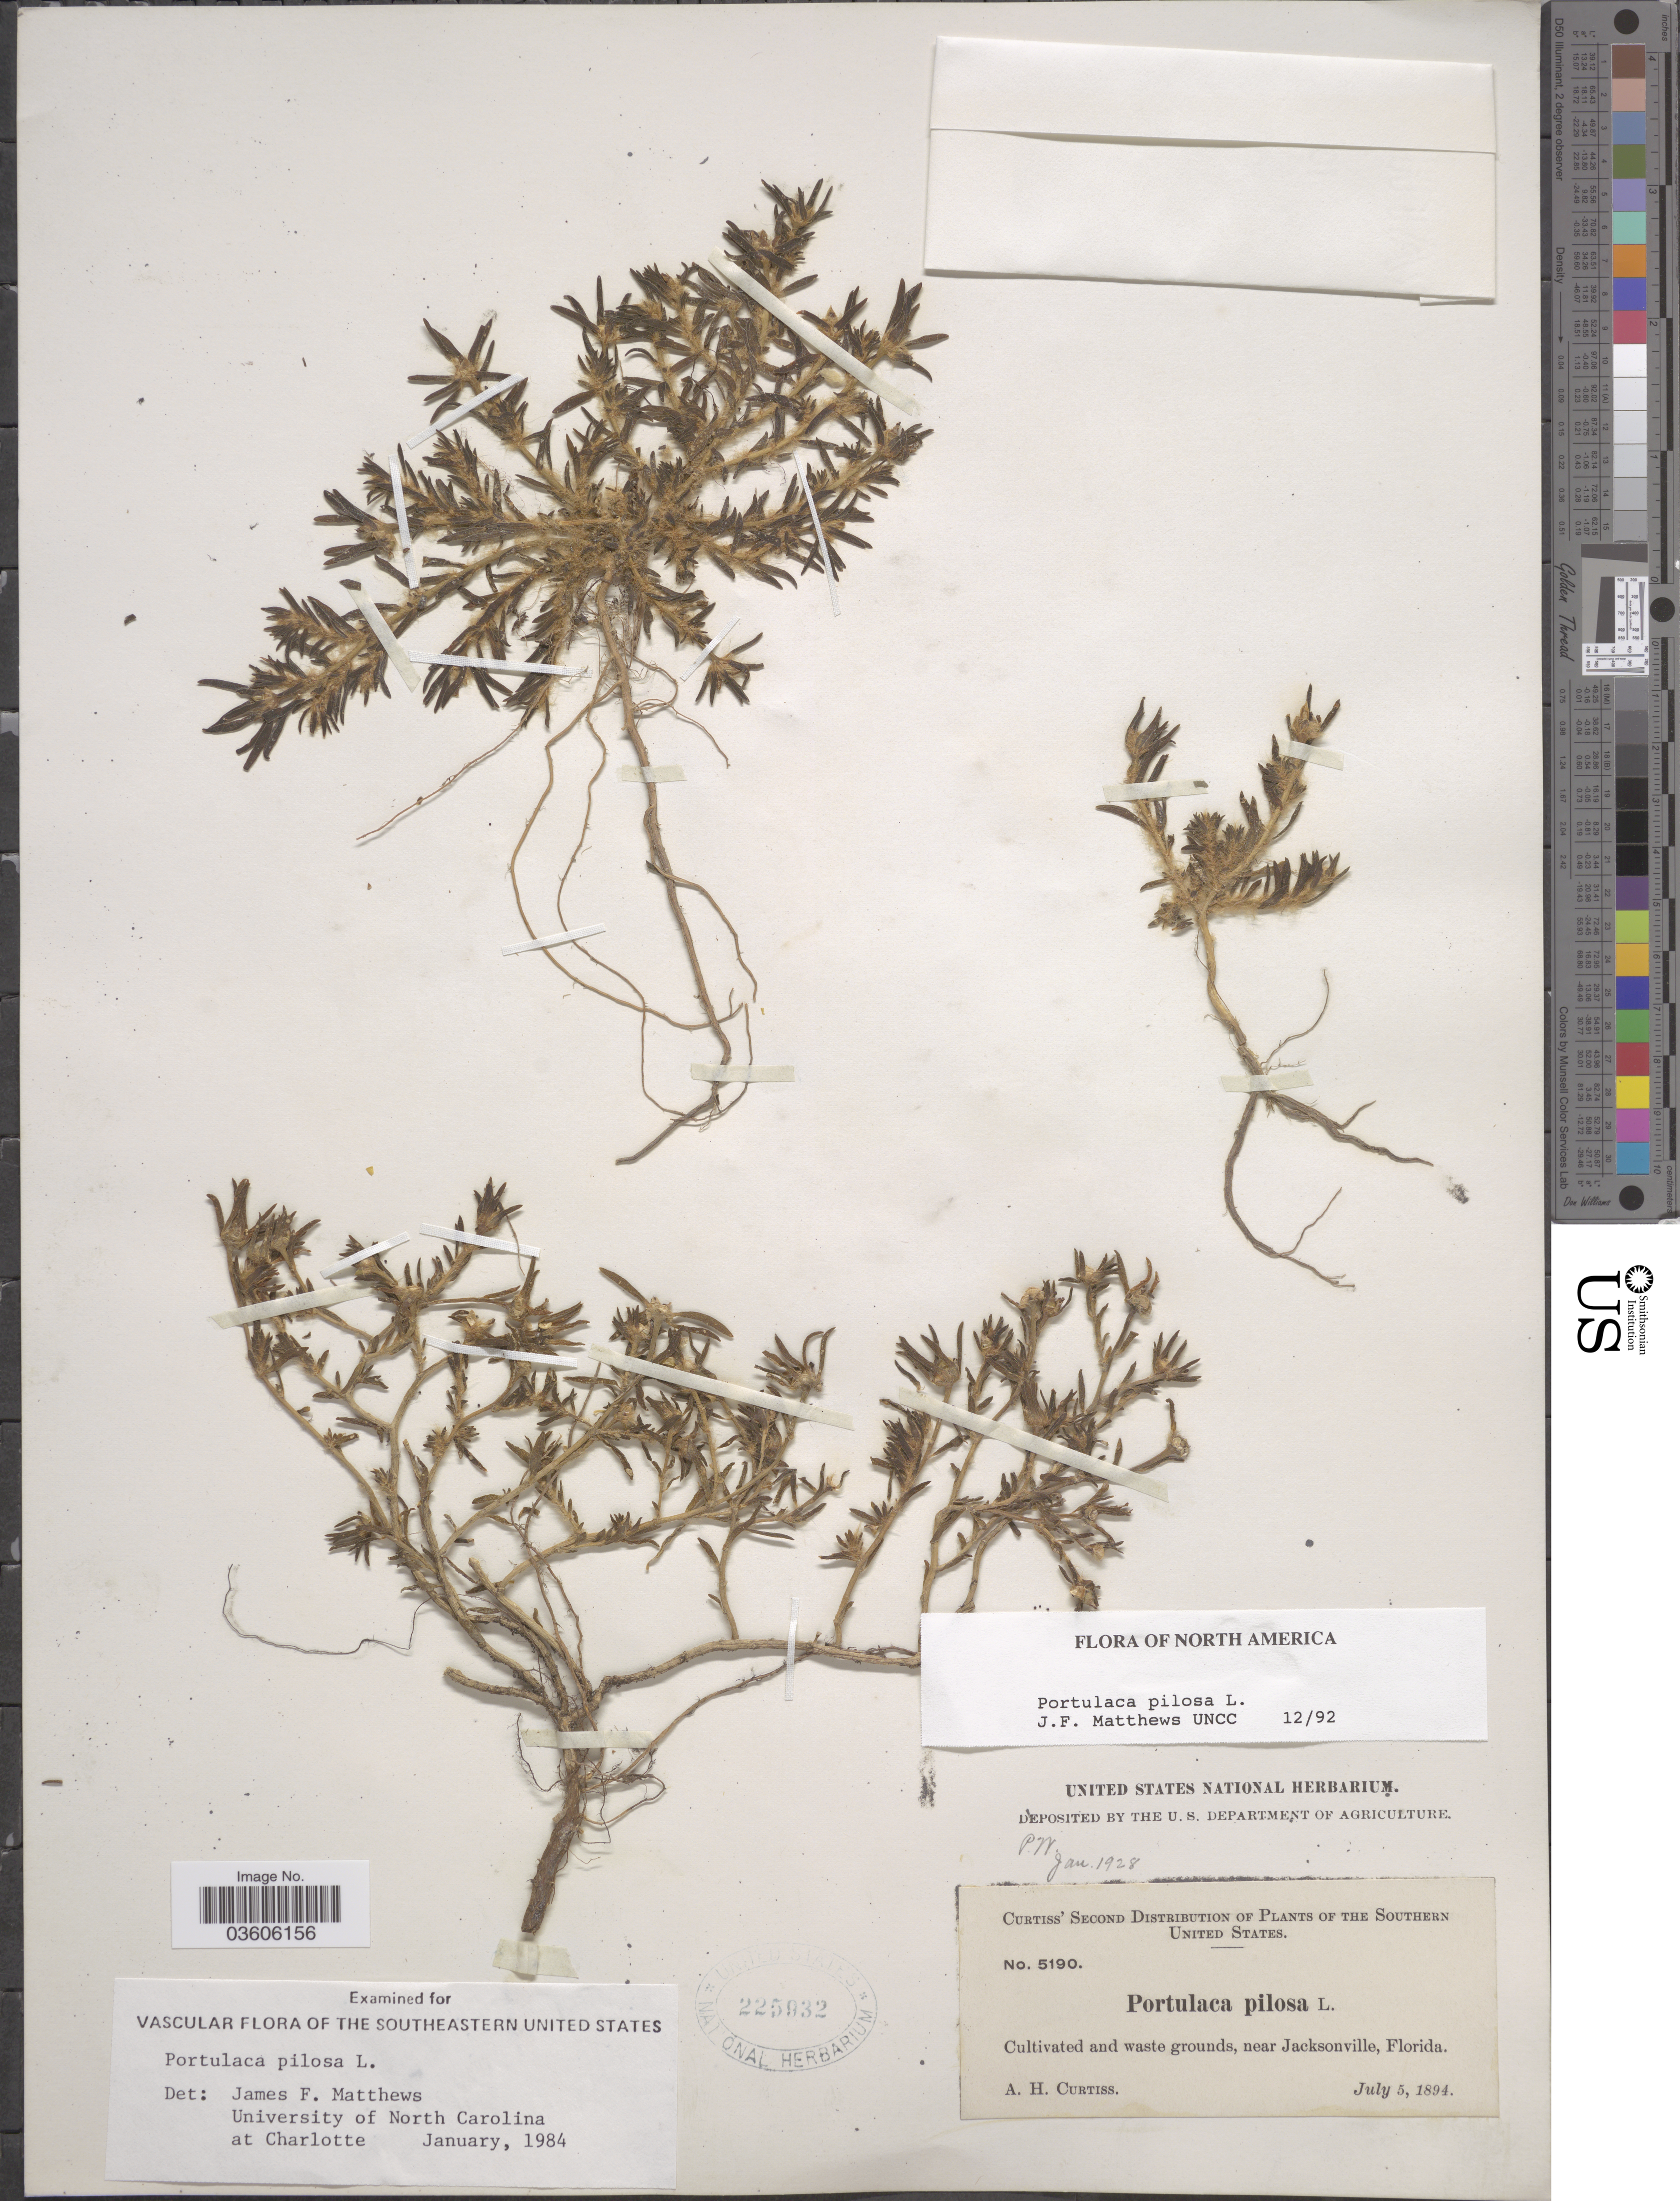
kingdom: Plantae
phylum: Tracheophyta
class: Magnoliopsida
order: Caryophyllales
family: Portulacaceae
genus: Portulaca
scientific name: Portulaca pilosa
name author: L.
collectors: A. H. Curtiss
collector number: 5190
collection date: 1894-07-05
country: United States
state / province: Florida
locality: Southern United States. Near Jacksonville.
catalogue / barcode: US 225932